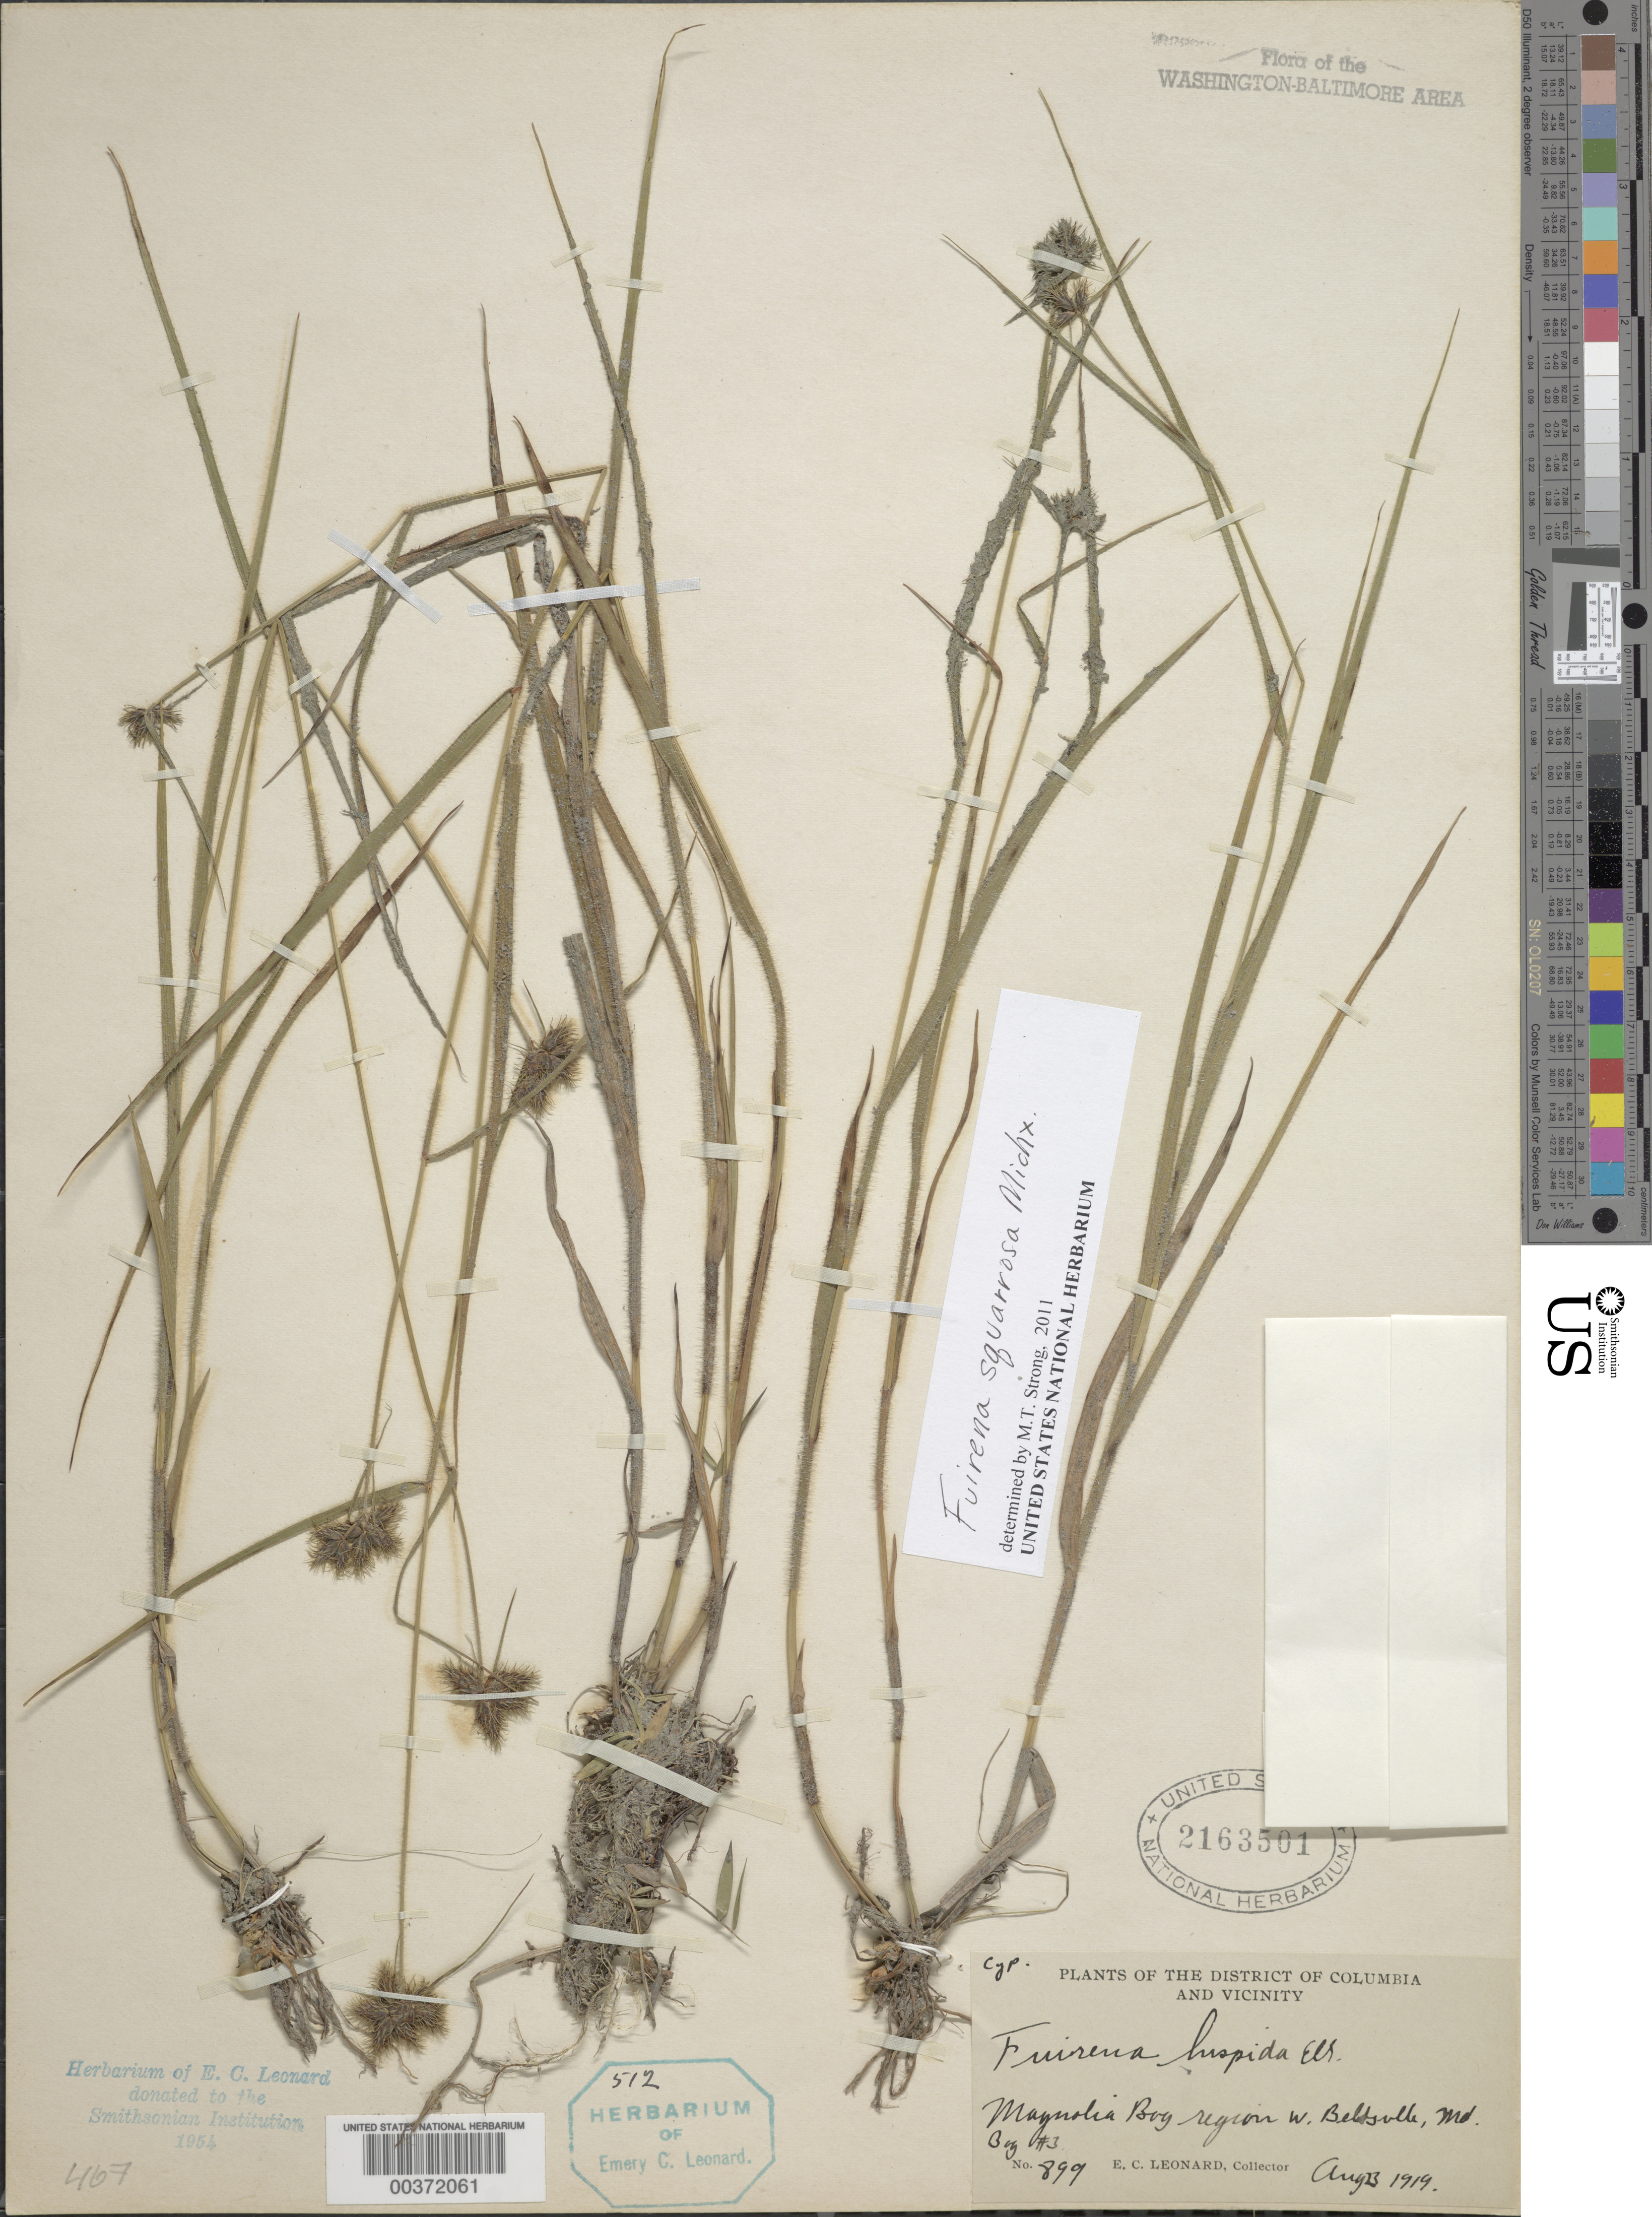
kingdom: Plantae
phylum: Tracheophyta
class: Liliopsida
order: Poales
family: Cyperaceae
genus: Fuirena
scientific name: Fuirena squarrosa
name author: Michx.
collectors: E. C. Leonard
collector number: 899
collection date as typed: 23 Aug 1919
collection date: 1919-08-23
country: United States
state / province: Maryland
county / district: Prince George's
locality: Magnolia Bogs, west of Beltsville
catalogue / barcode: US 2163501